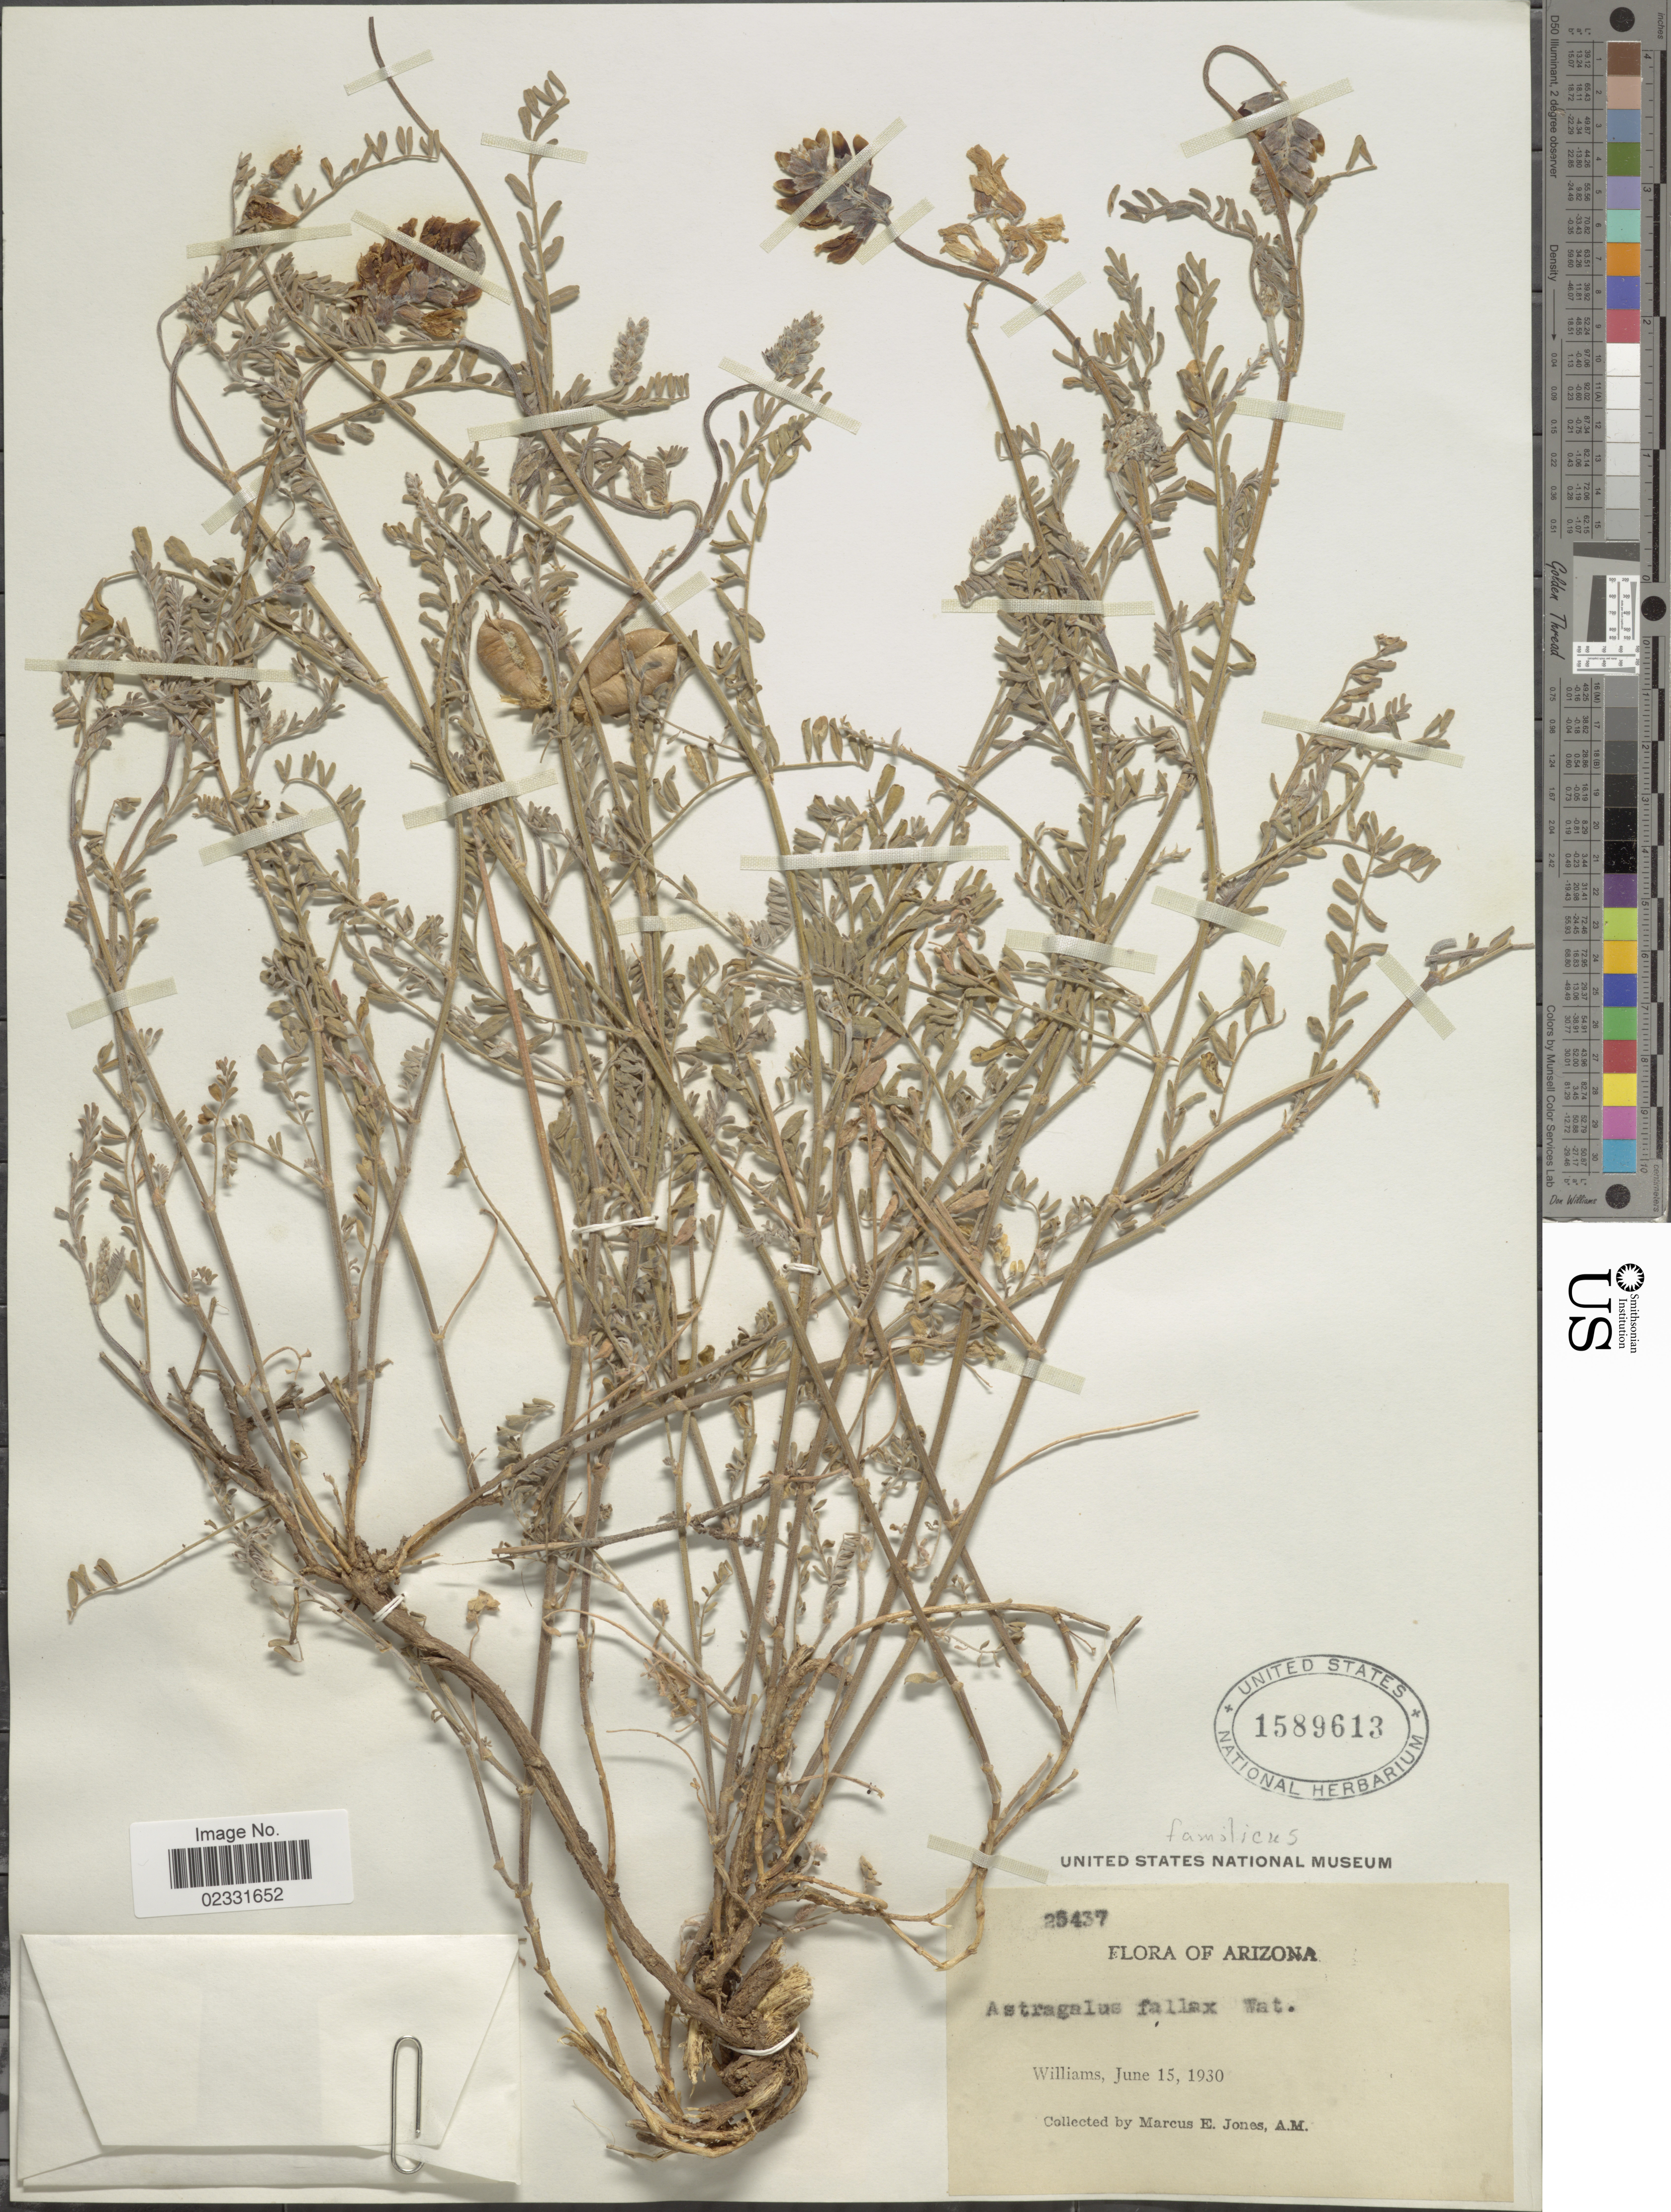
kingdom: Plantae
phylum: Tracheophyta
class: Magnoliopsida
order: Fabales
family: Fabaceae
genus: Astragalus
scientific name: Astragalus hallii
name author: A. Gray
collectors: M. E. Jones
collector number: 25437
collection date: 1930-06-15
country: United States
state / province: Arizona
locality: Williams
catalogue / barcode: US 1589613